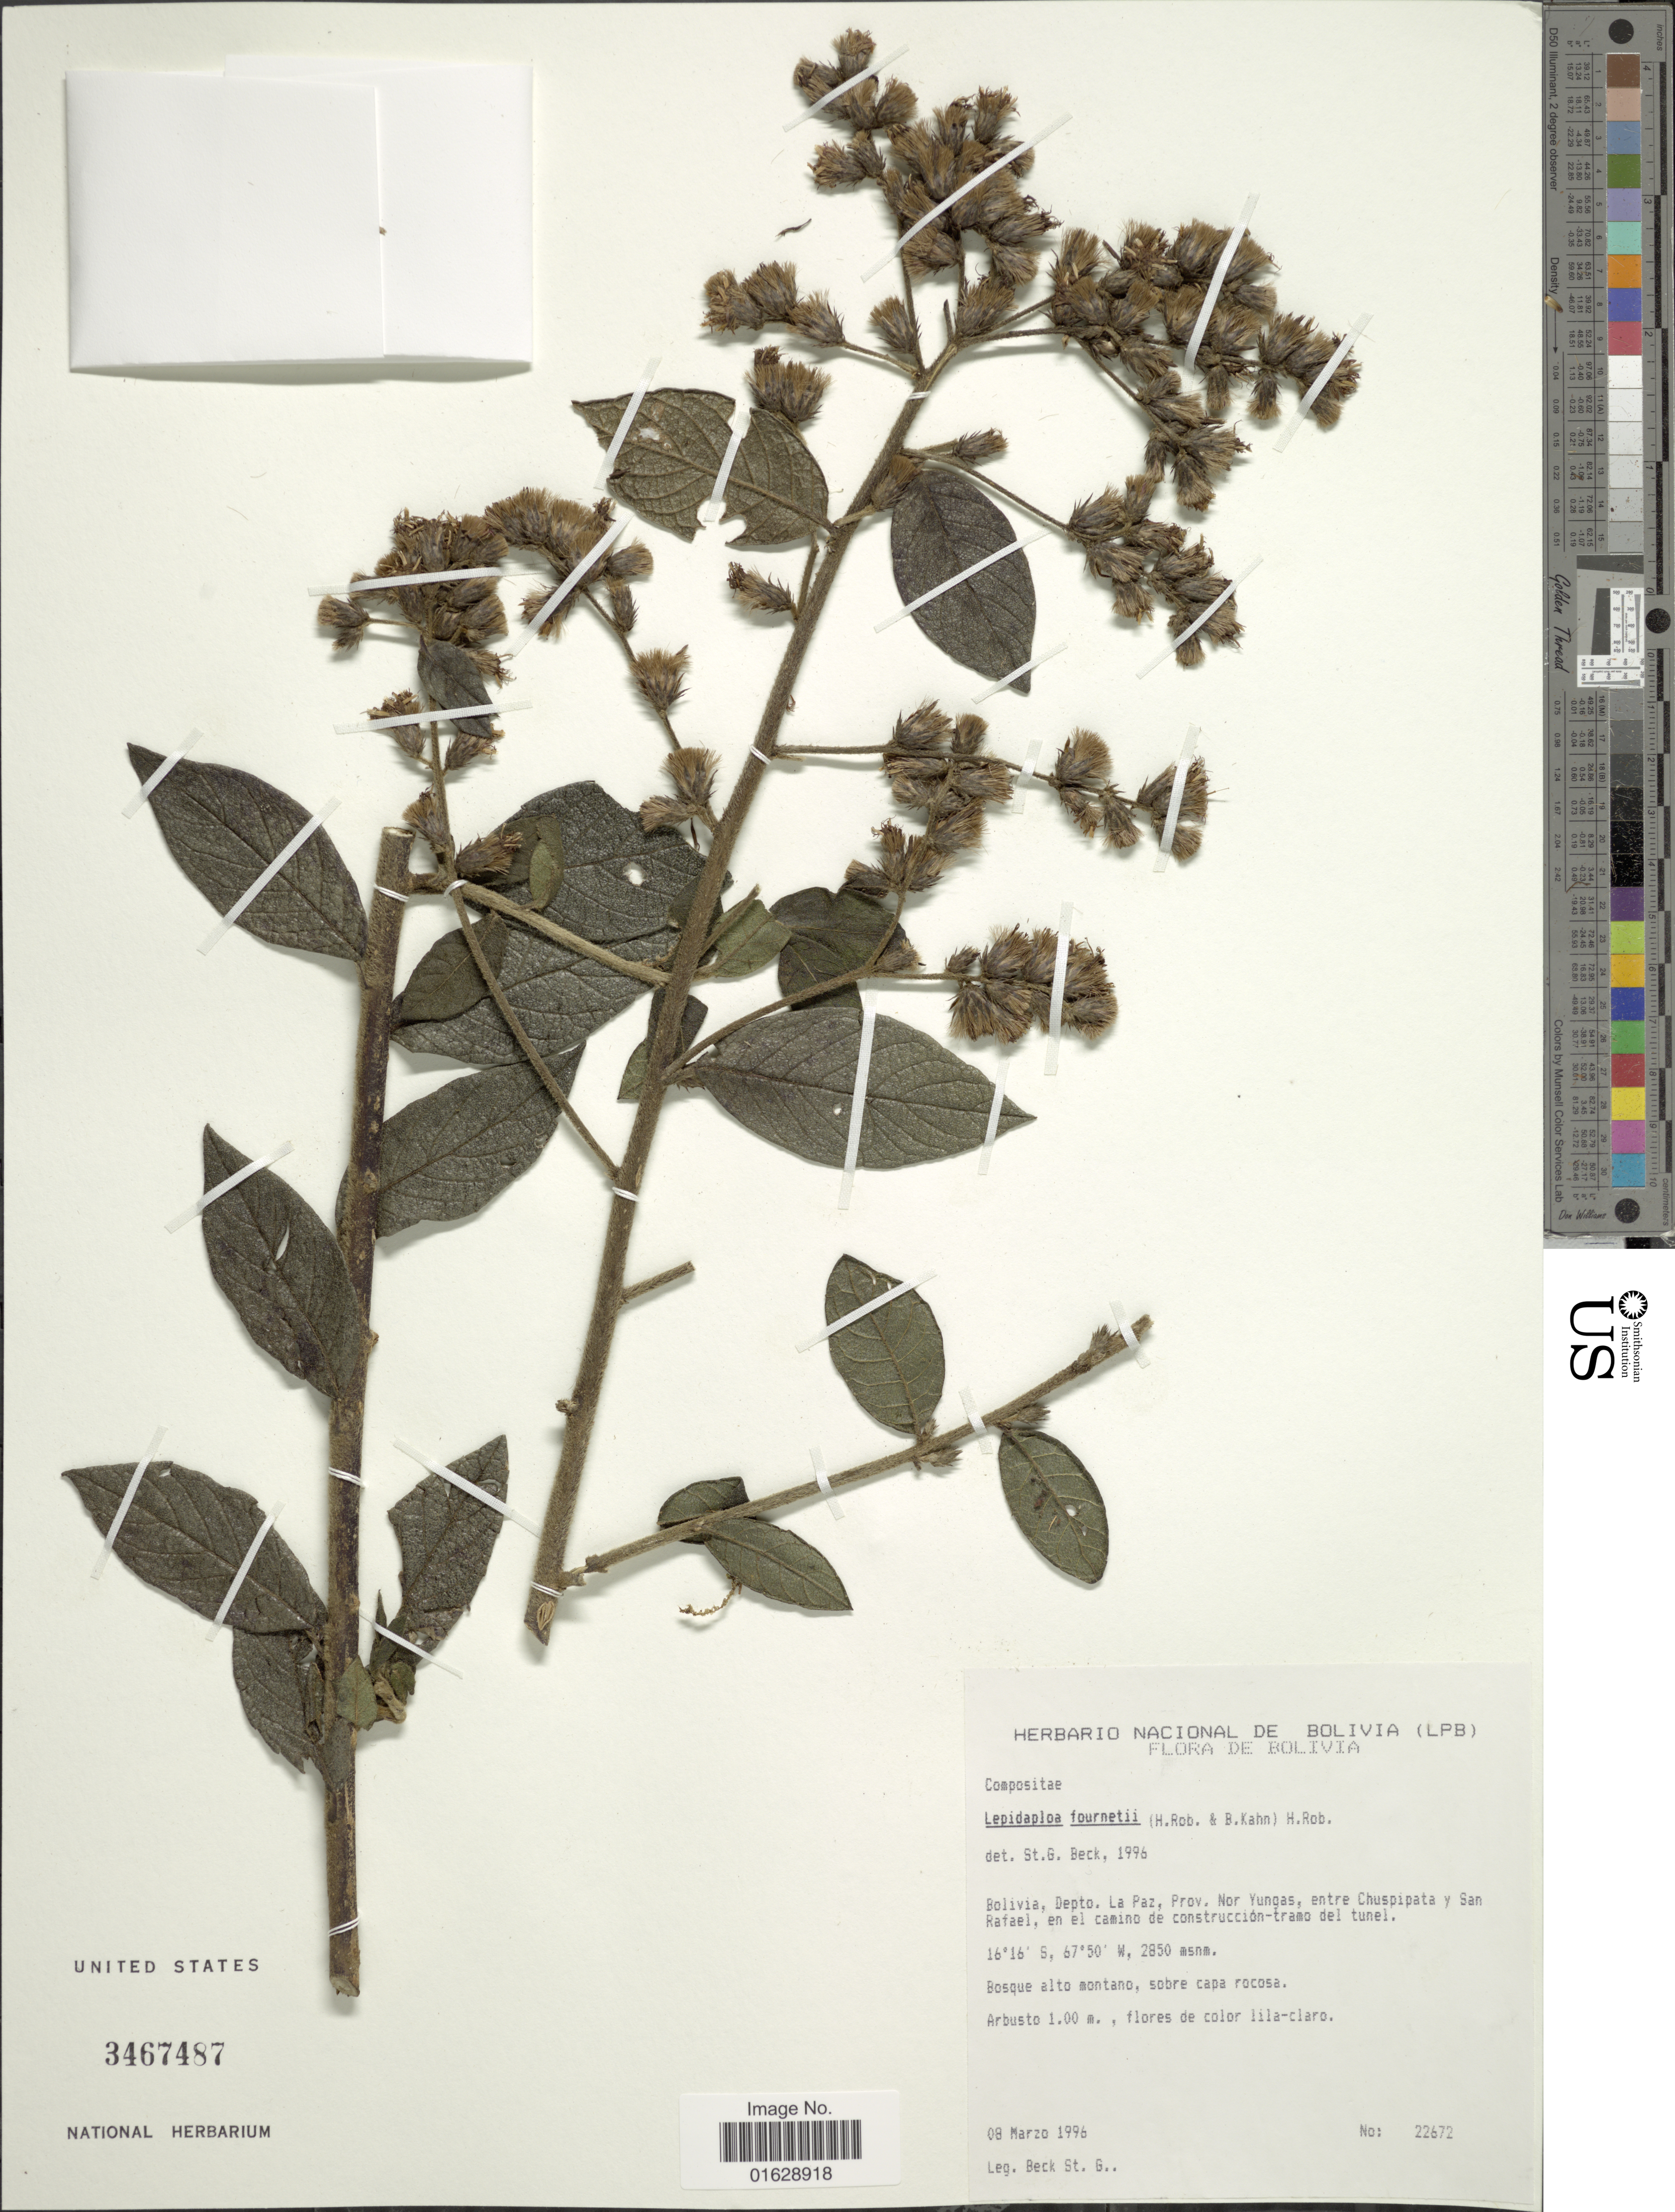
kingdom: Plantae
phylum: Tracheophyta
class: Magnoliopsida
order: Asterales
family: Asteraceae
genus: Lepidaploa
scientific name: Lepidaploa fournetii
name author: (H. Rob. & B. Kahn) H. Rob.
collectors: S. G. Beck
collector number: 22672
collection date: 1996-03-09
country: Bolivia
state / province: La Paz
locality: Prov. Nor Yungas, entre Chuspipata y San Rafael, en el camino de construccion-tramo del tunel.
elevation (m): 2850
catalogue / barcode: US 3467487